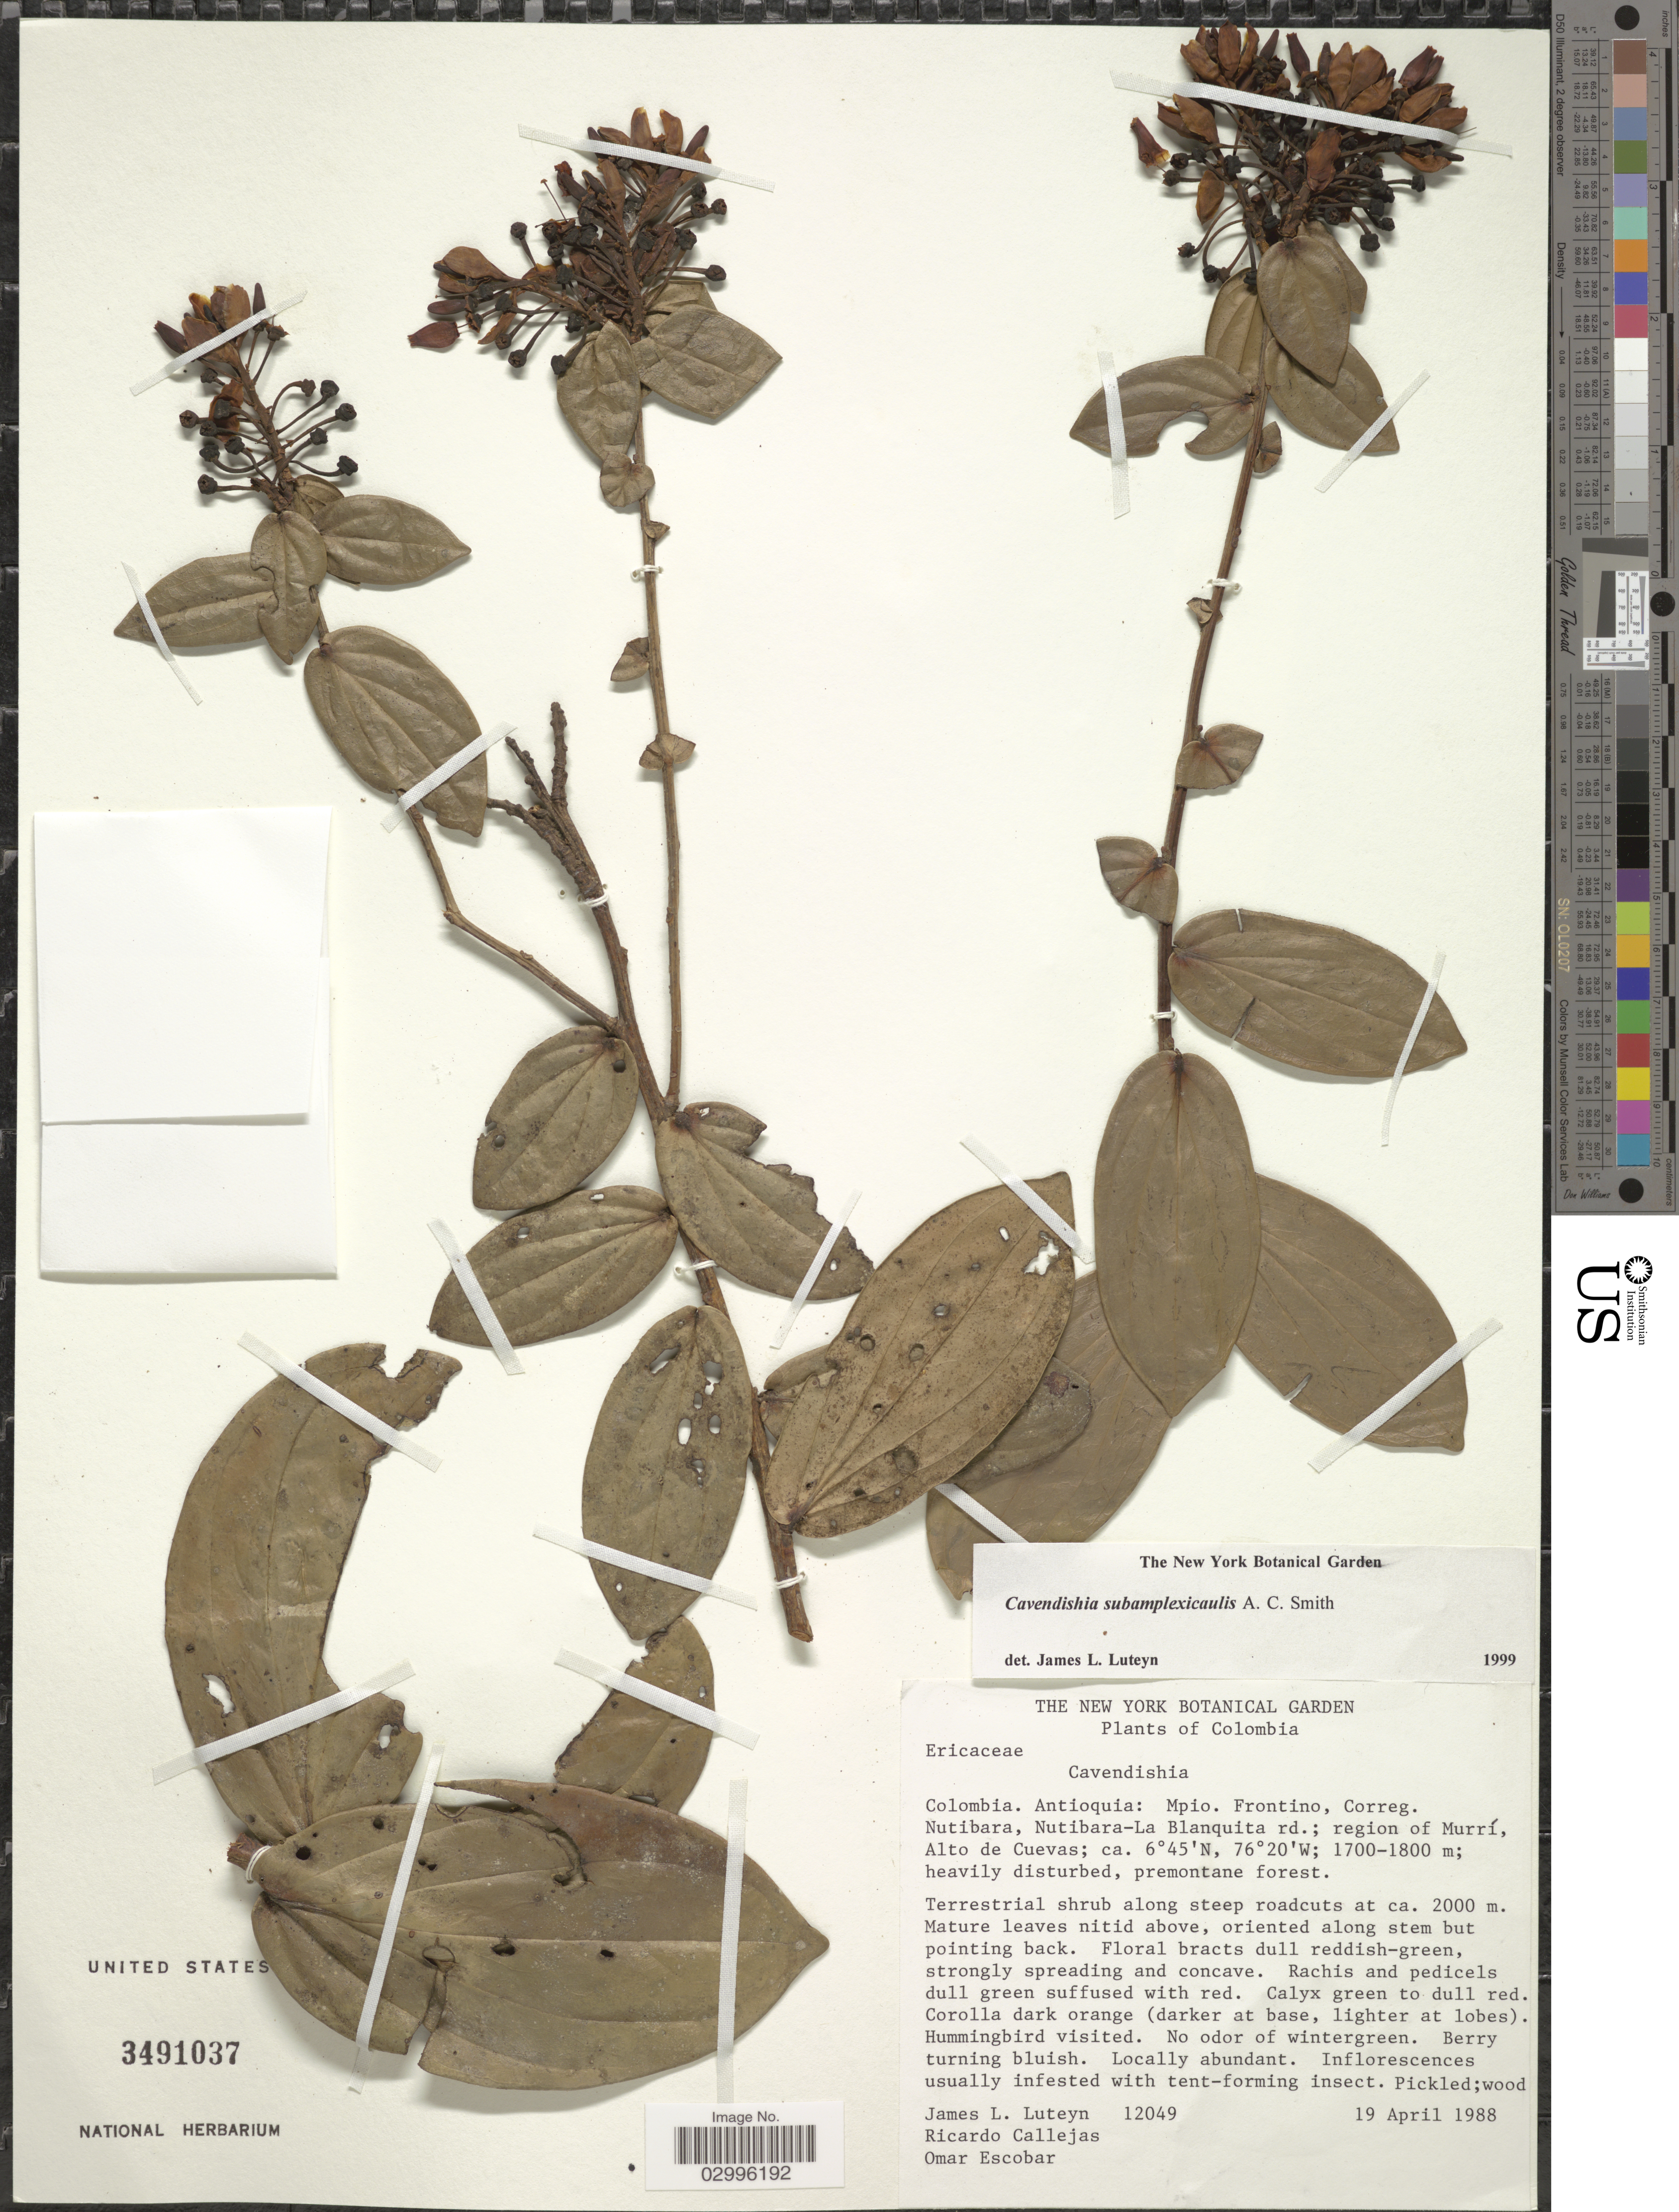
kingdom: Plantae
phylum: Tracheophyta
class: Magnoliopsida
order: Ericales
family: Ericaceae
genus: Cavendishia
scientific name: Cavendishia subamplexicaulis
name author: A.C. Sm.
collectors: J. L. Luteyn, R. Callejas & O. D. Escobar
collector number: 12049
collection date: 1988-04-19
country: Colombia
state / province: Antioquia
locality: Mpio. Frontino, Correg. Nutibara, Nutibara-La Blanquita rd.; region of Murrí. Alto de Cuevas.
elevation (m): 1700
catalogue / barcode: US 3491037